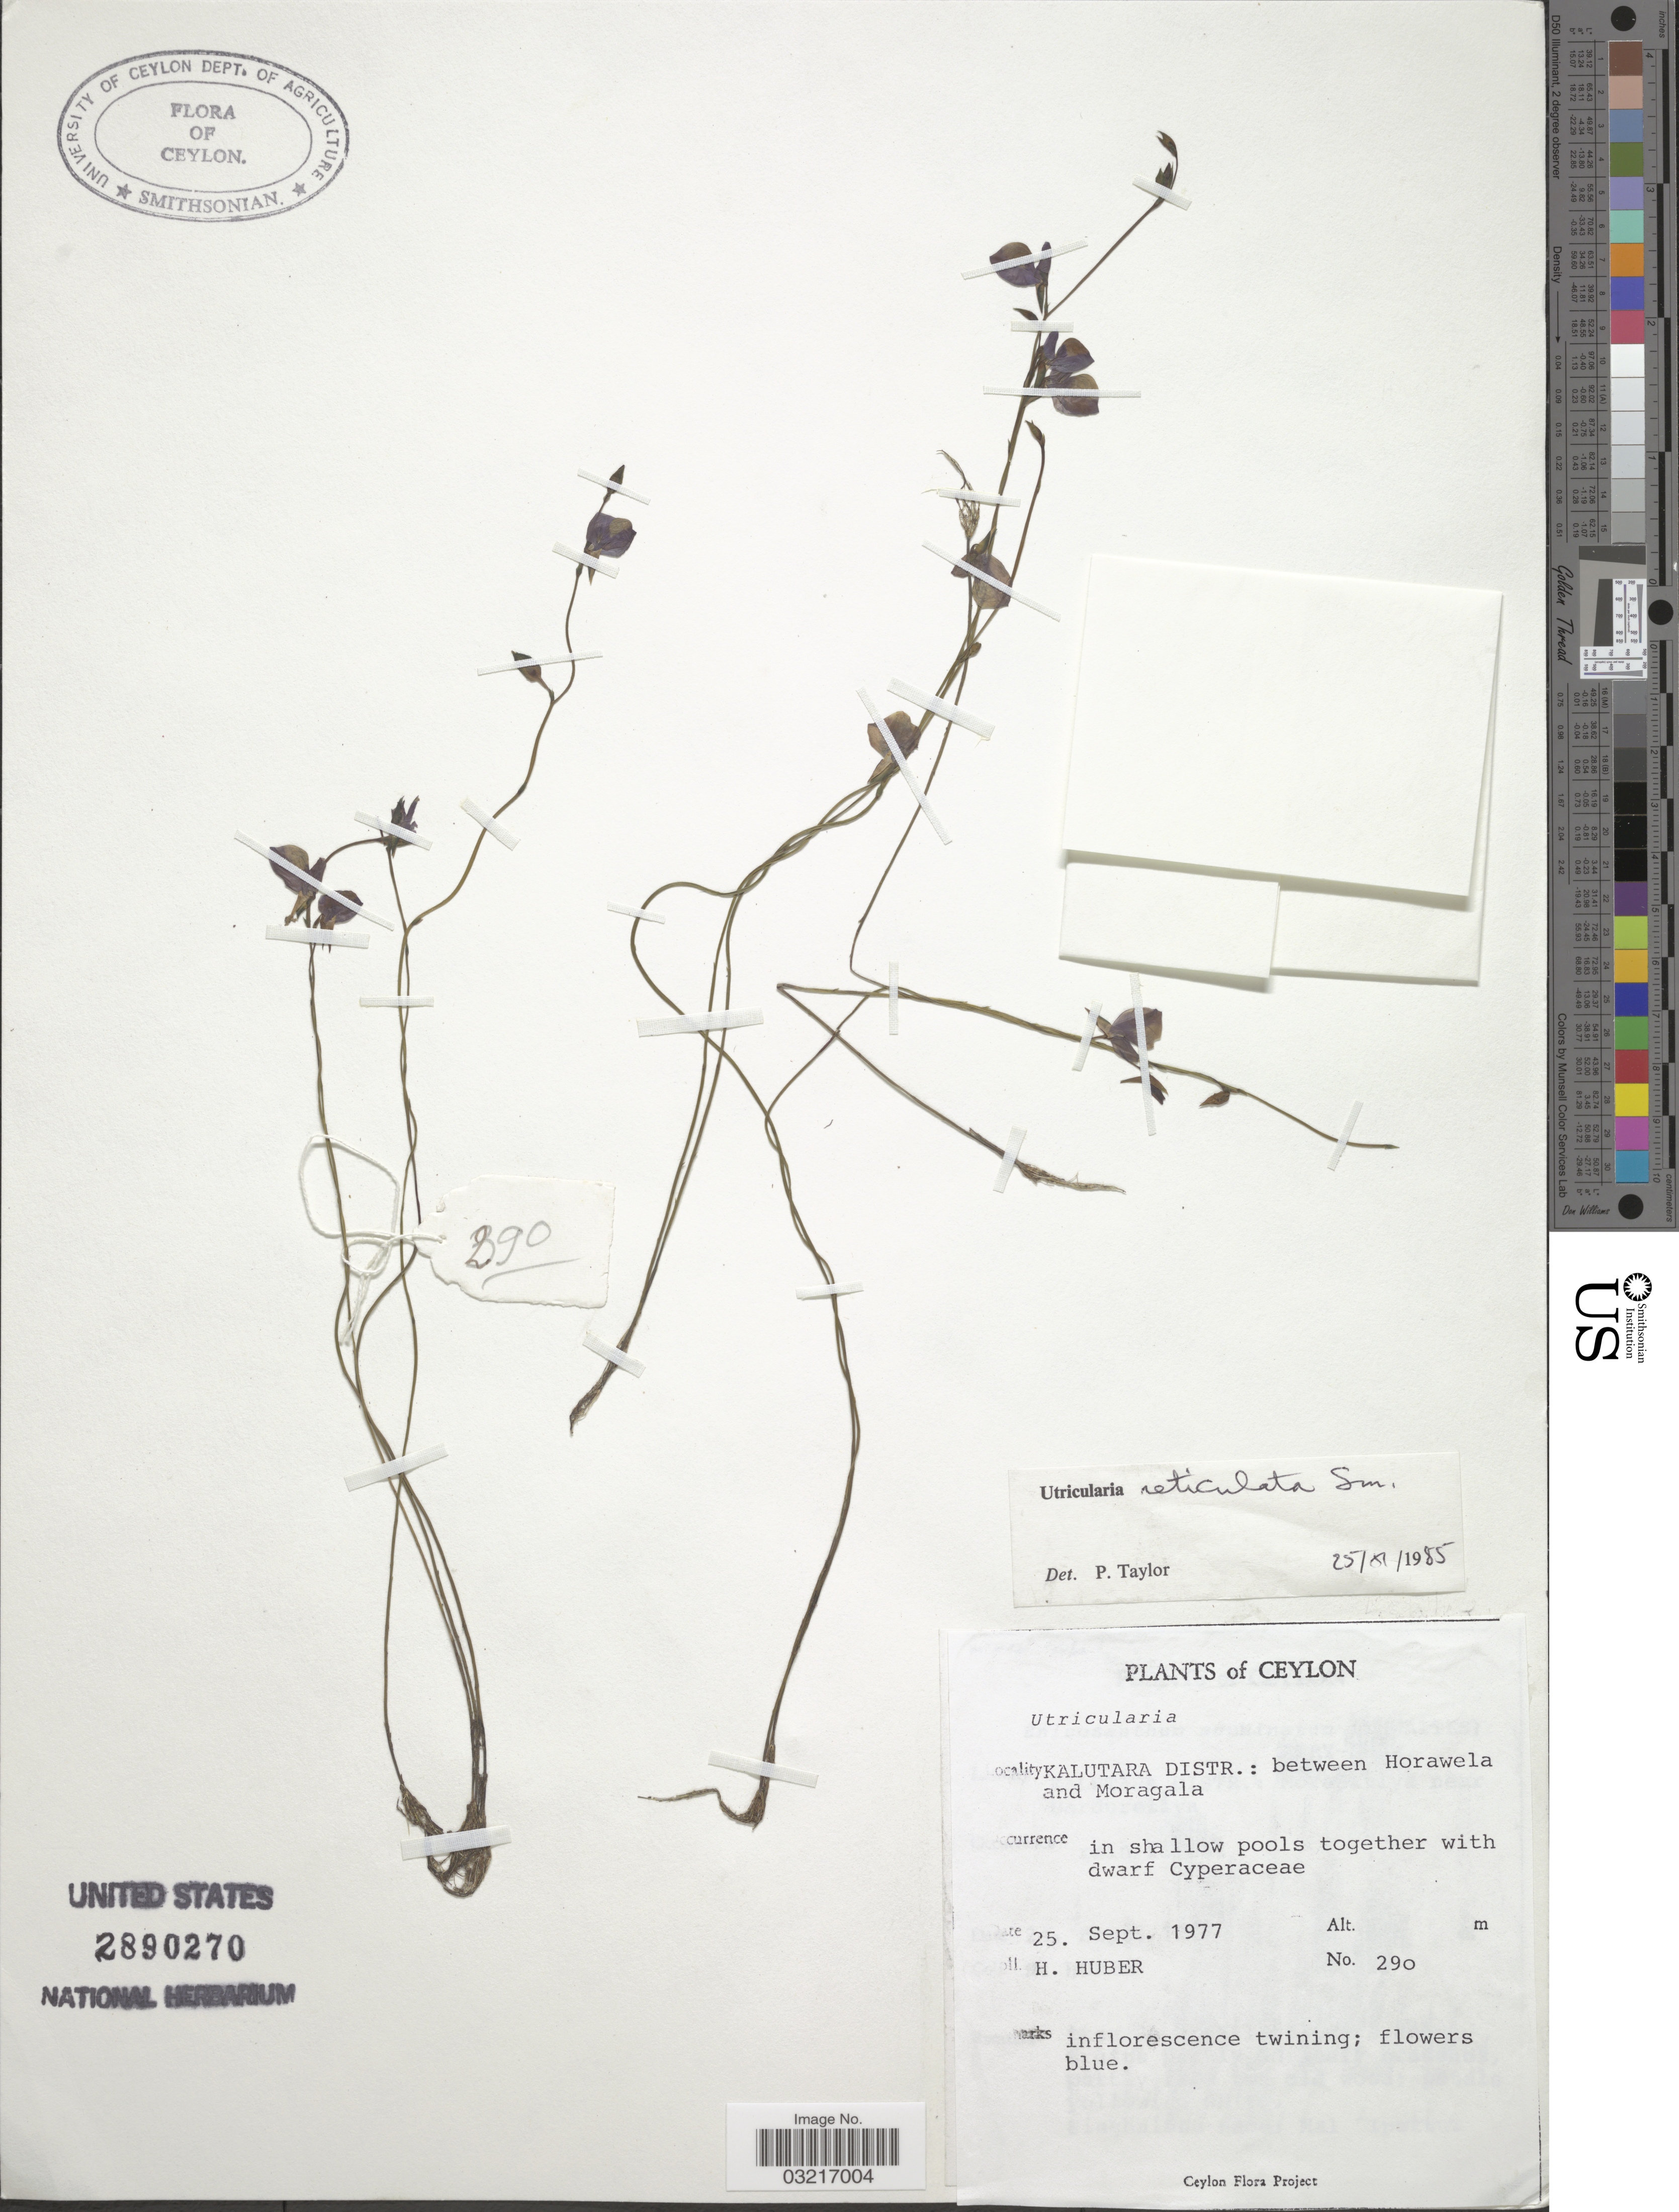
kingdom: Plantae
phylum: Tracheophyta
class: Magnoliopsida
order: Lamiales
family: Lentibulariaceae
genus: Utricularia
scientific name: Utricularia reticulata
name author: Sm.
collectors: H. Huber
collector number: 290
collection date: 1977-09-25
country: Sri Lanka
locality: Ceylon, Kalutara Distr.: between Horawela and Moragala.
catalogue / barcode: US 2890270